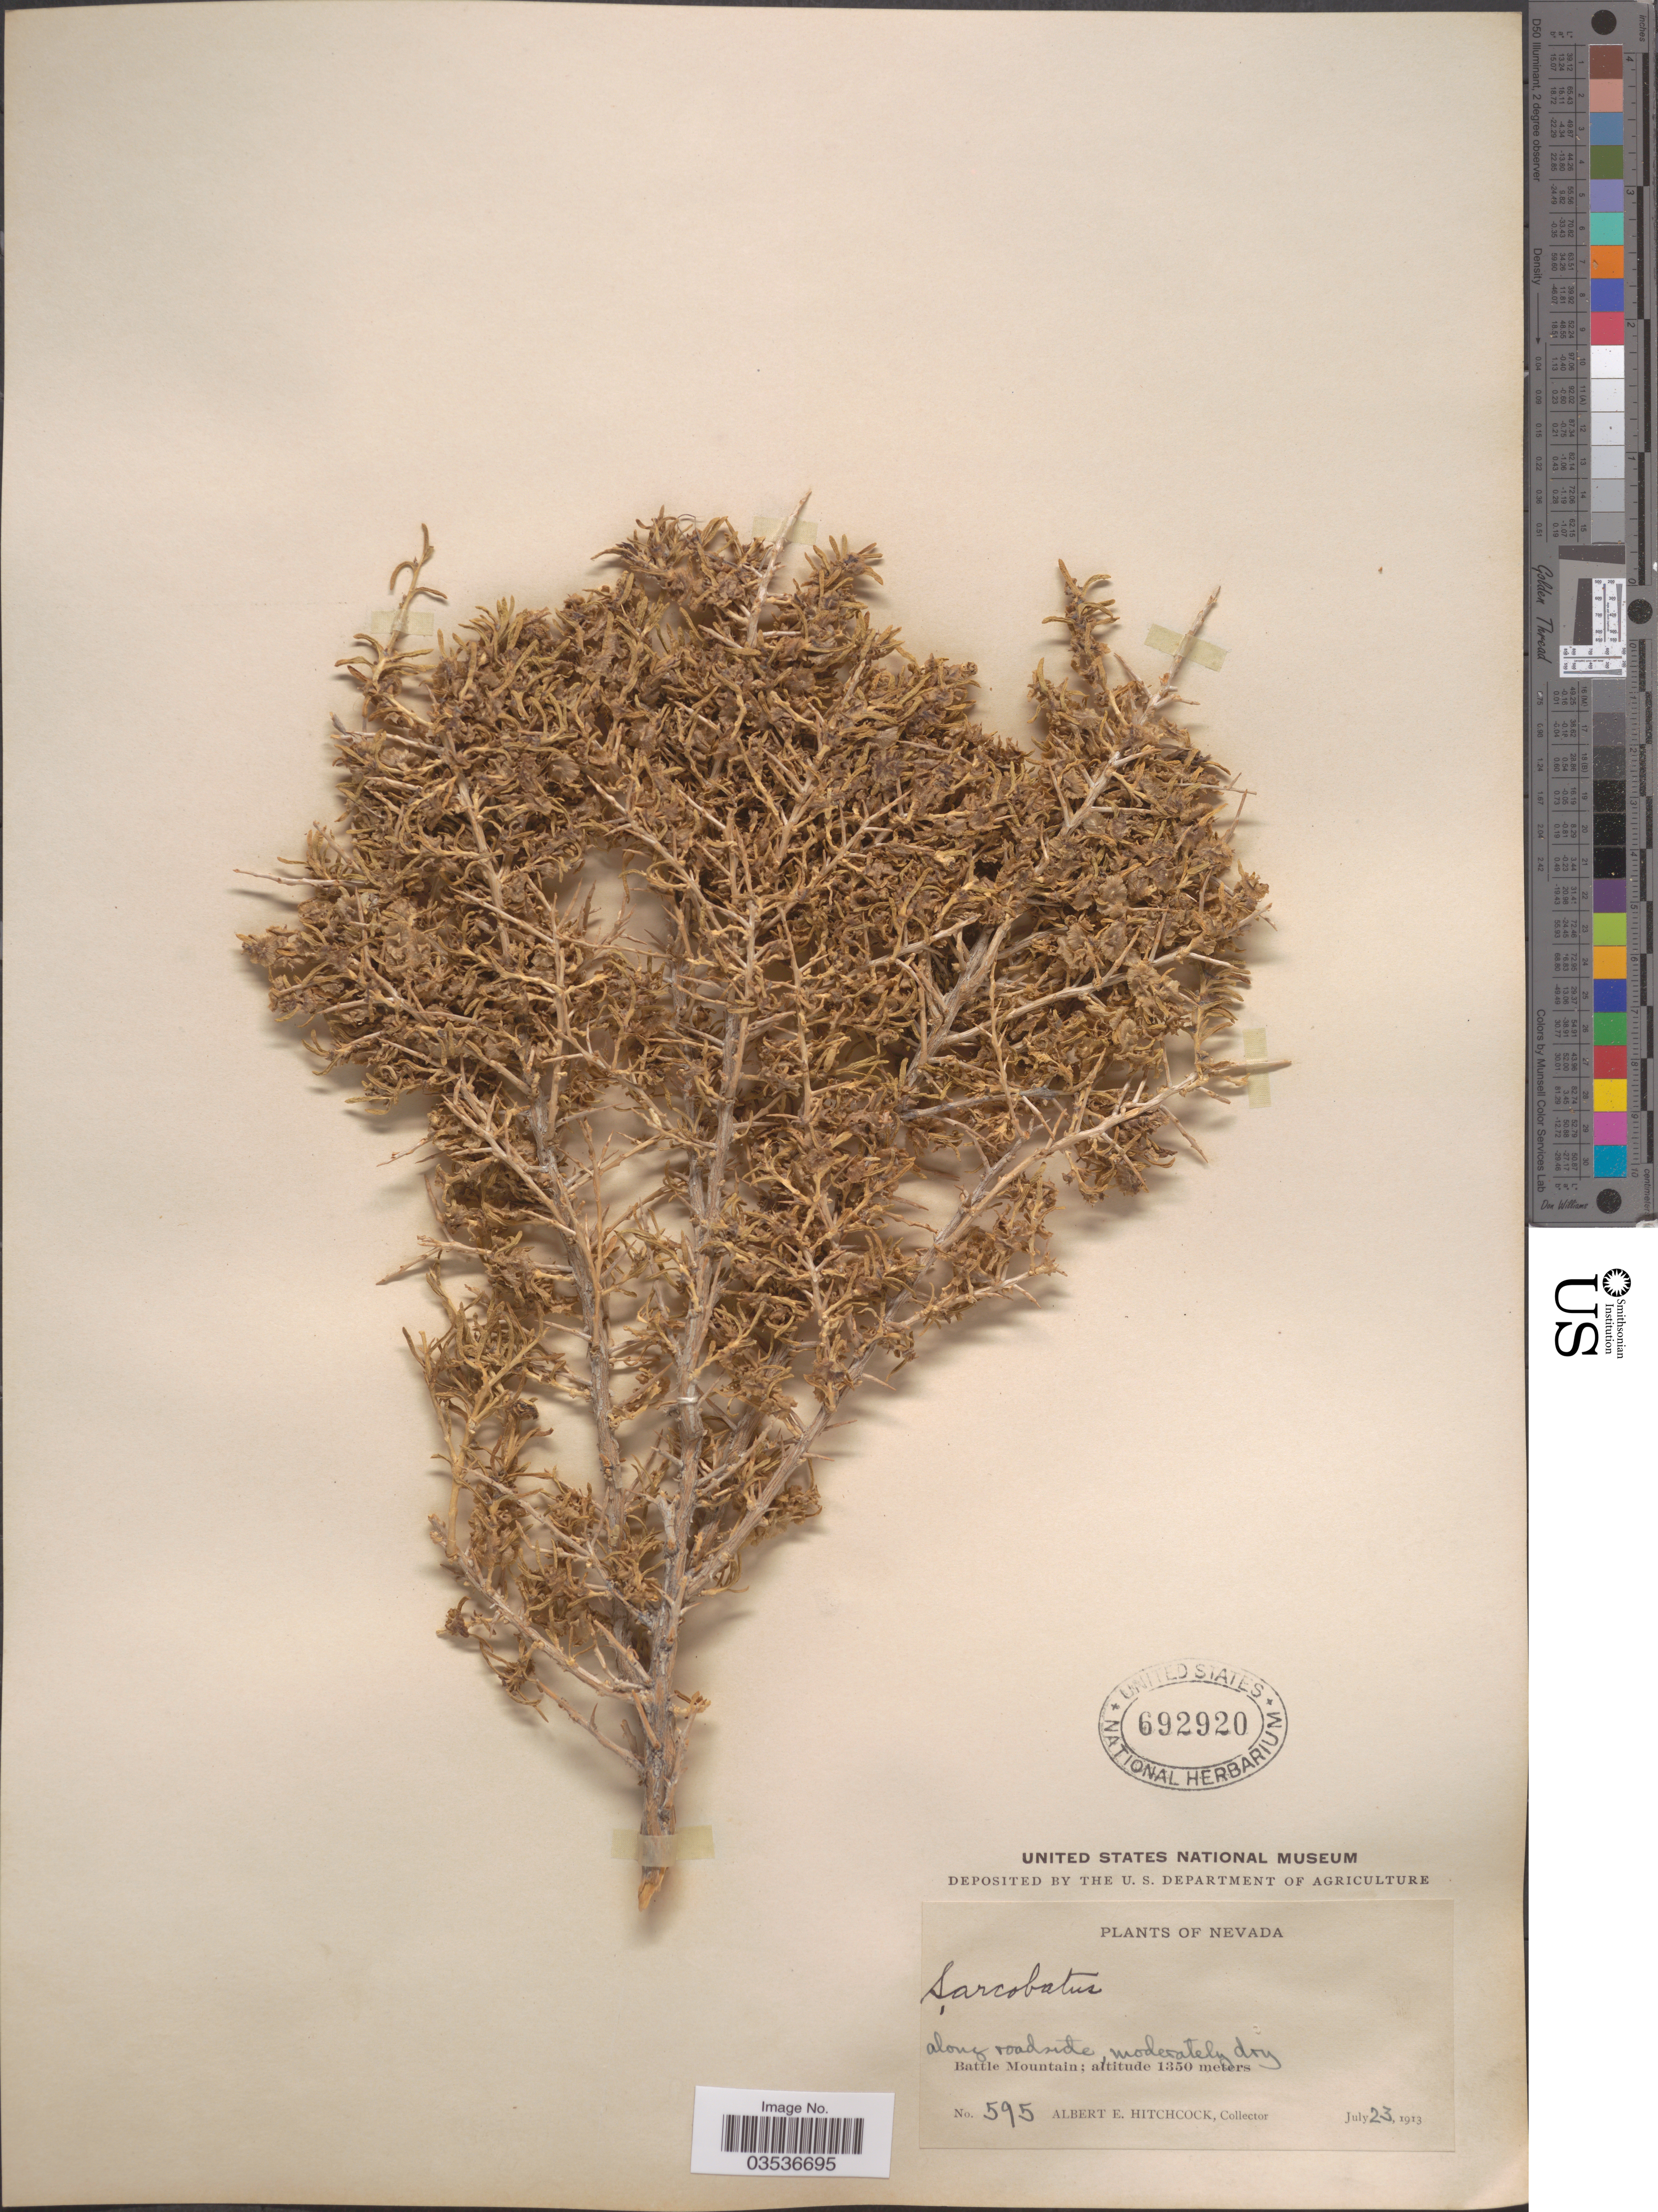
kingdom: Plantae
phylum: Tracheophyta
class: Magnoliopsida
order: Caryophyllales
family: Sarcobataceae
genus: Sarcobatus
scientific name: Sarcobatus vermiculatus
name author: (Hook.) Torr.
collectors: A. Hitchcock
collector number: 595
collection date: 1913-07-23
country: United States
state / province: Nevada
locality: Along roadside, moderately dry, Battle Mountain.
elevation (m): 1350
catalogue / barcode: US 692920